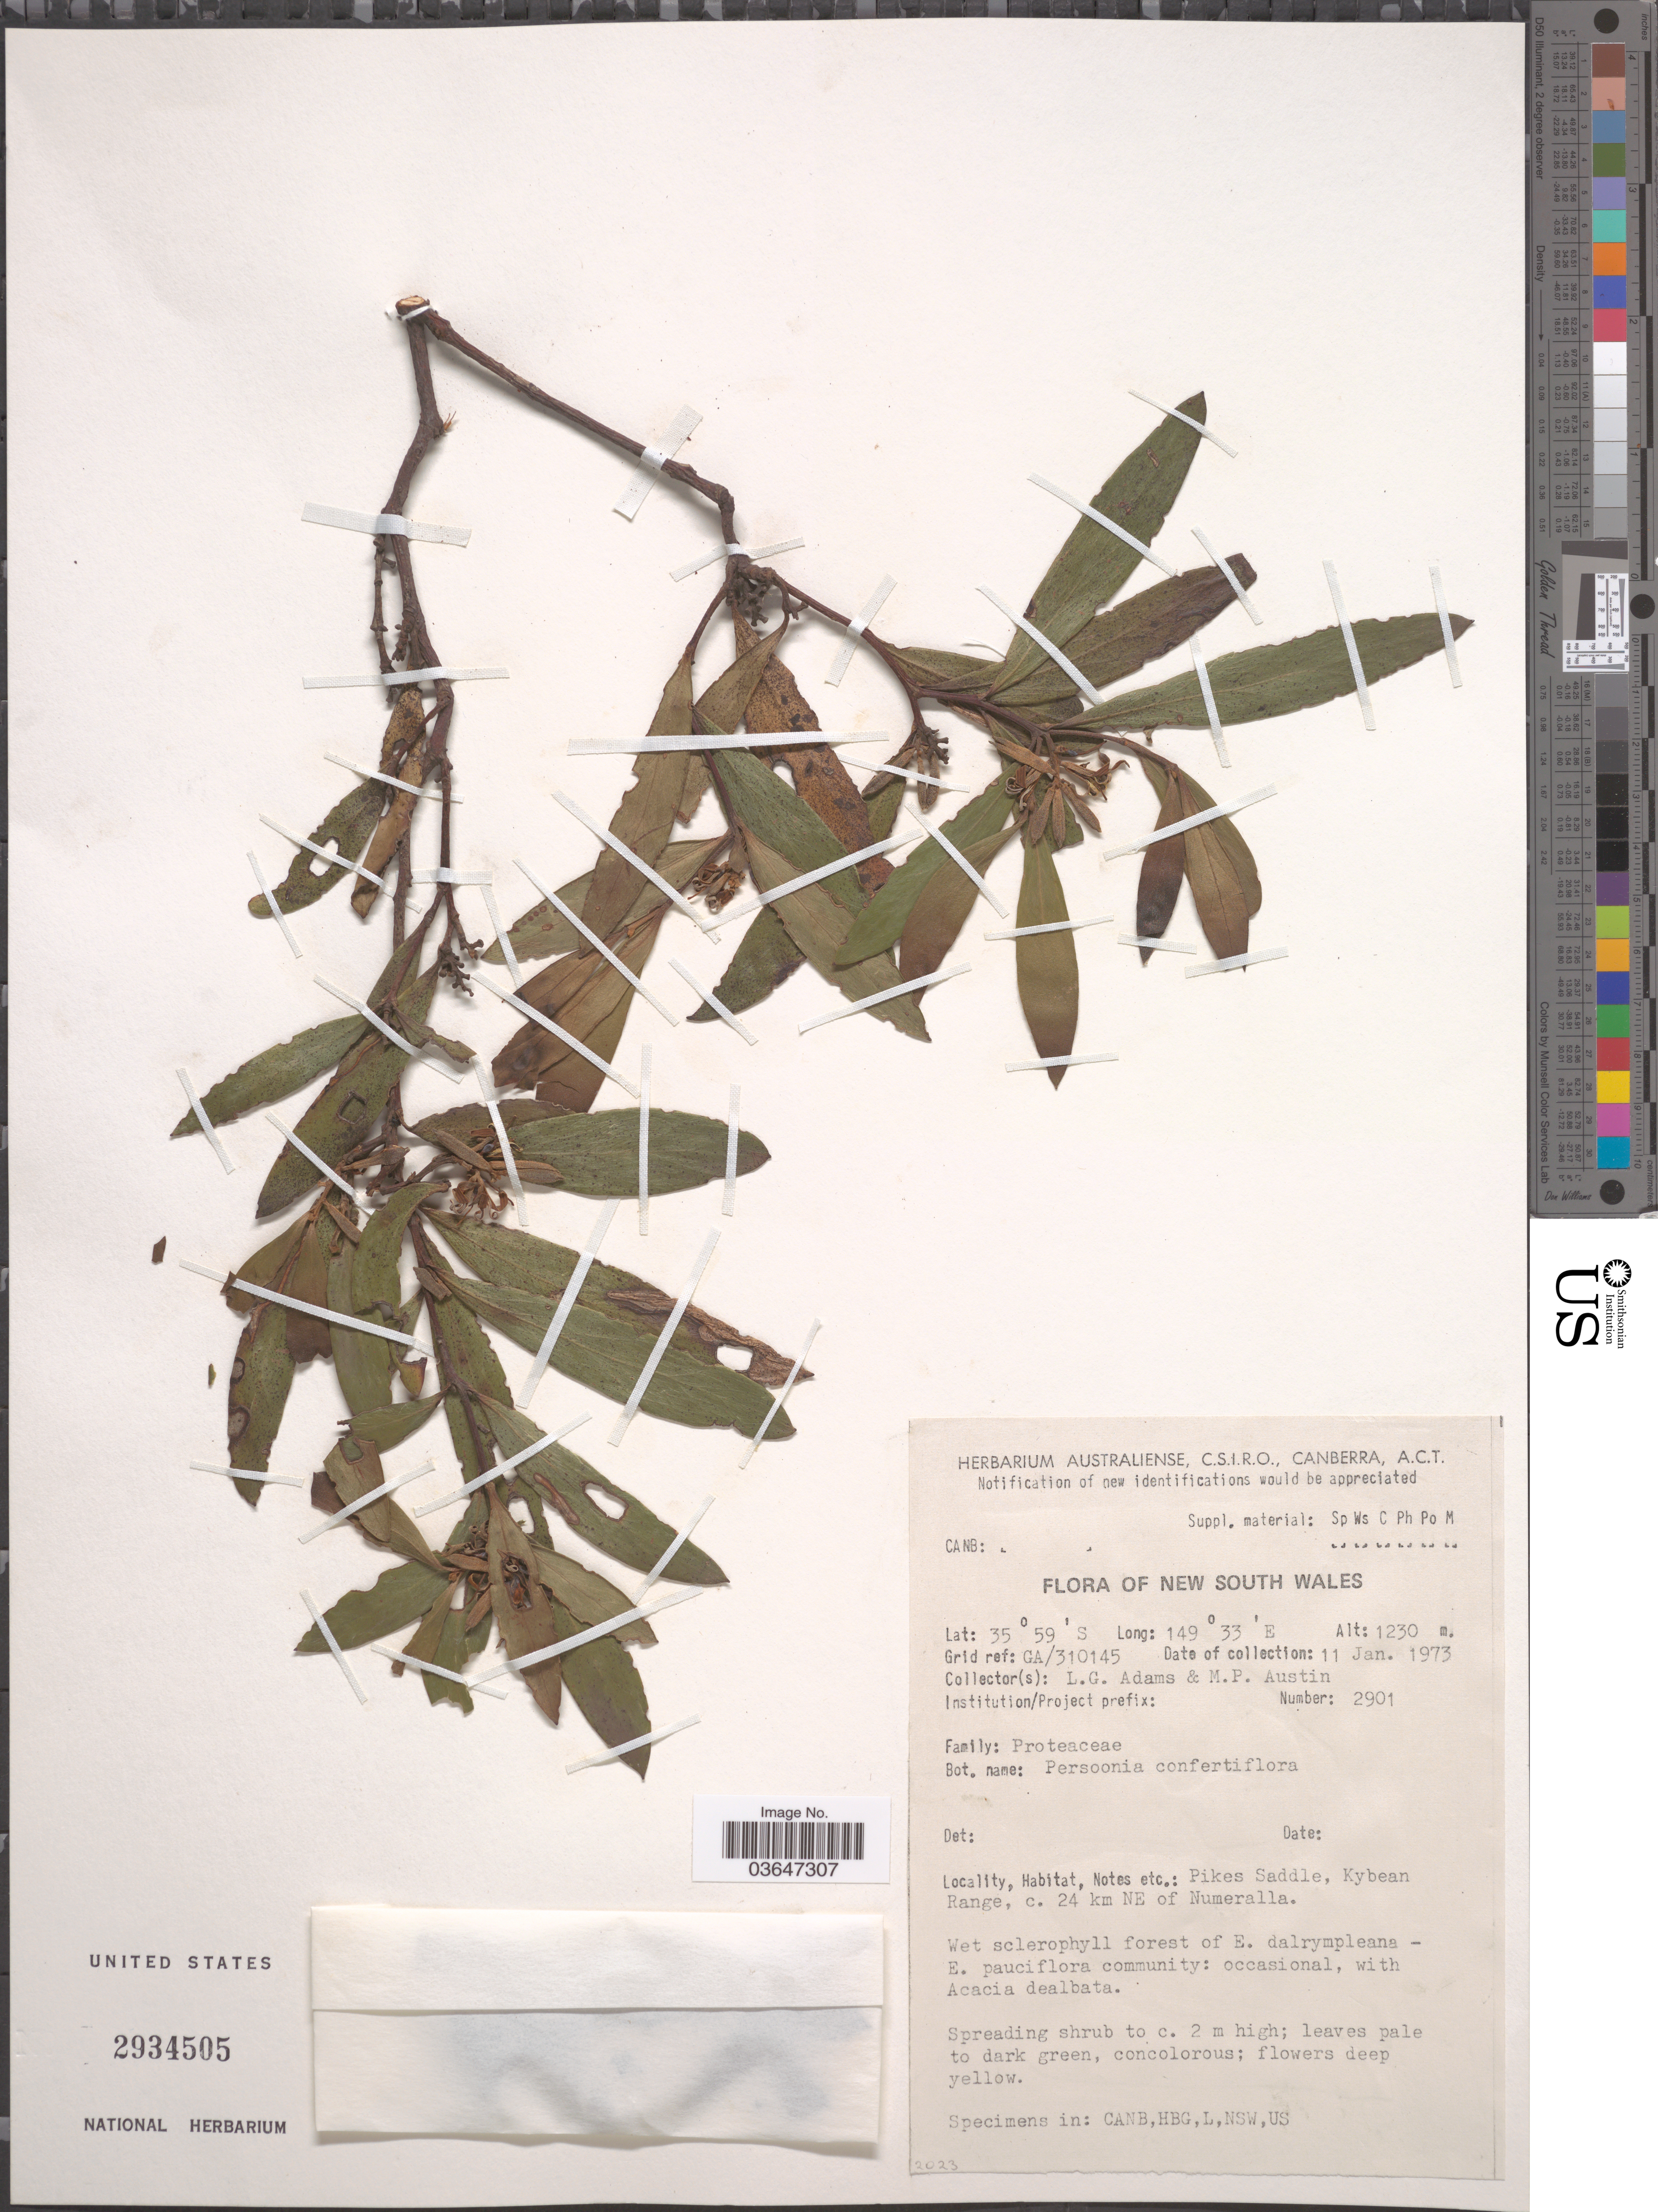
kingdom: Plantae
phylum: Tracheophyta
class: Magnoliopsida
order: Proteales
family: Proteaceae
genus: Persoonia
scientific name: Persoonia confertiflora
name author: Benth.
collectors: L. G. Adams & M. Austin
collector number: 2901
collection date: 1973-01-11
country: Australia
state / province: New South Wales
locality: Grit ref: GA/310145. Pikes Saddle, Kybean Range, c. 24 km NE of Numeralla.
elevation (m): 1230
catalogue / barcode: US 2934505